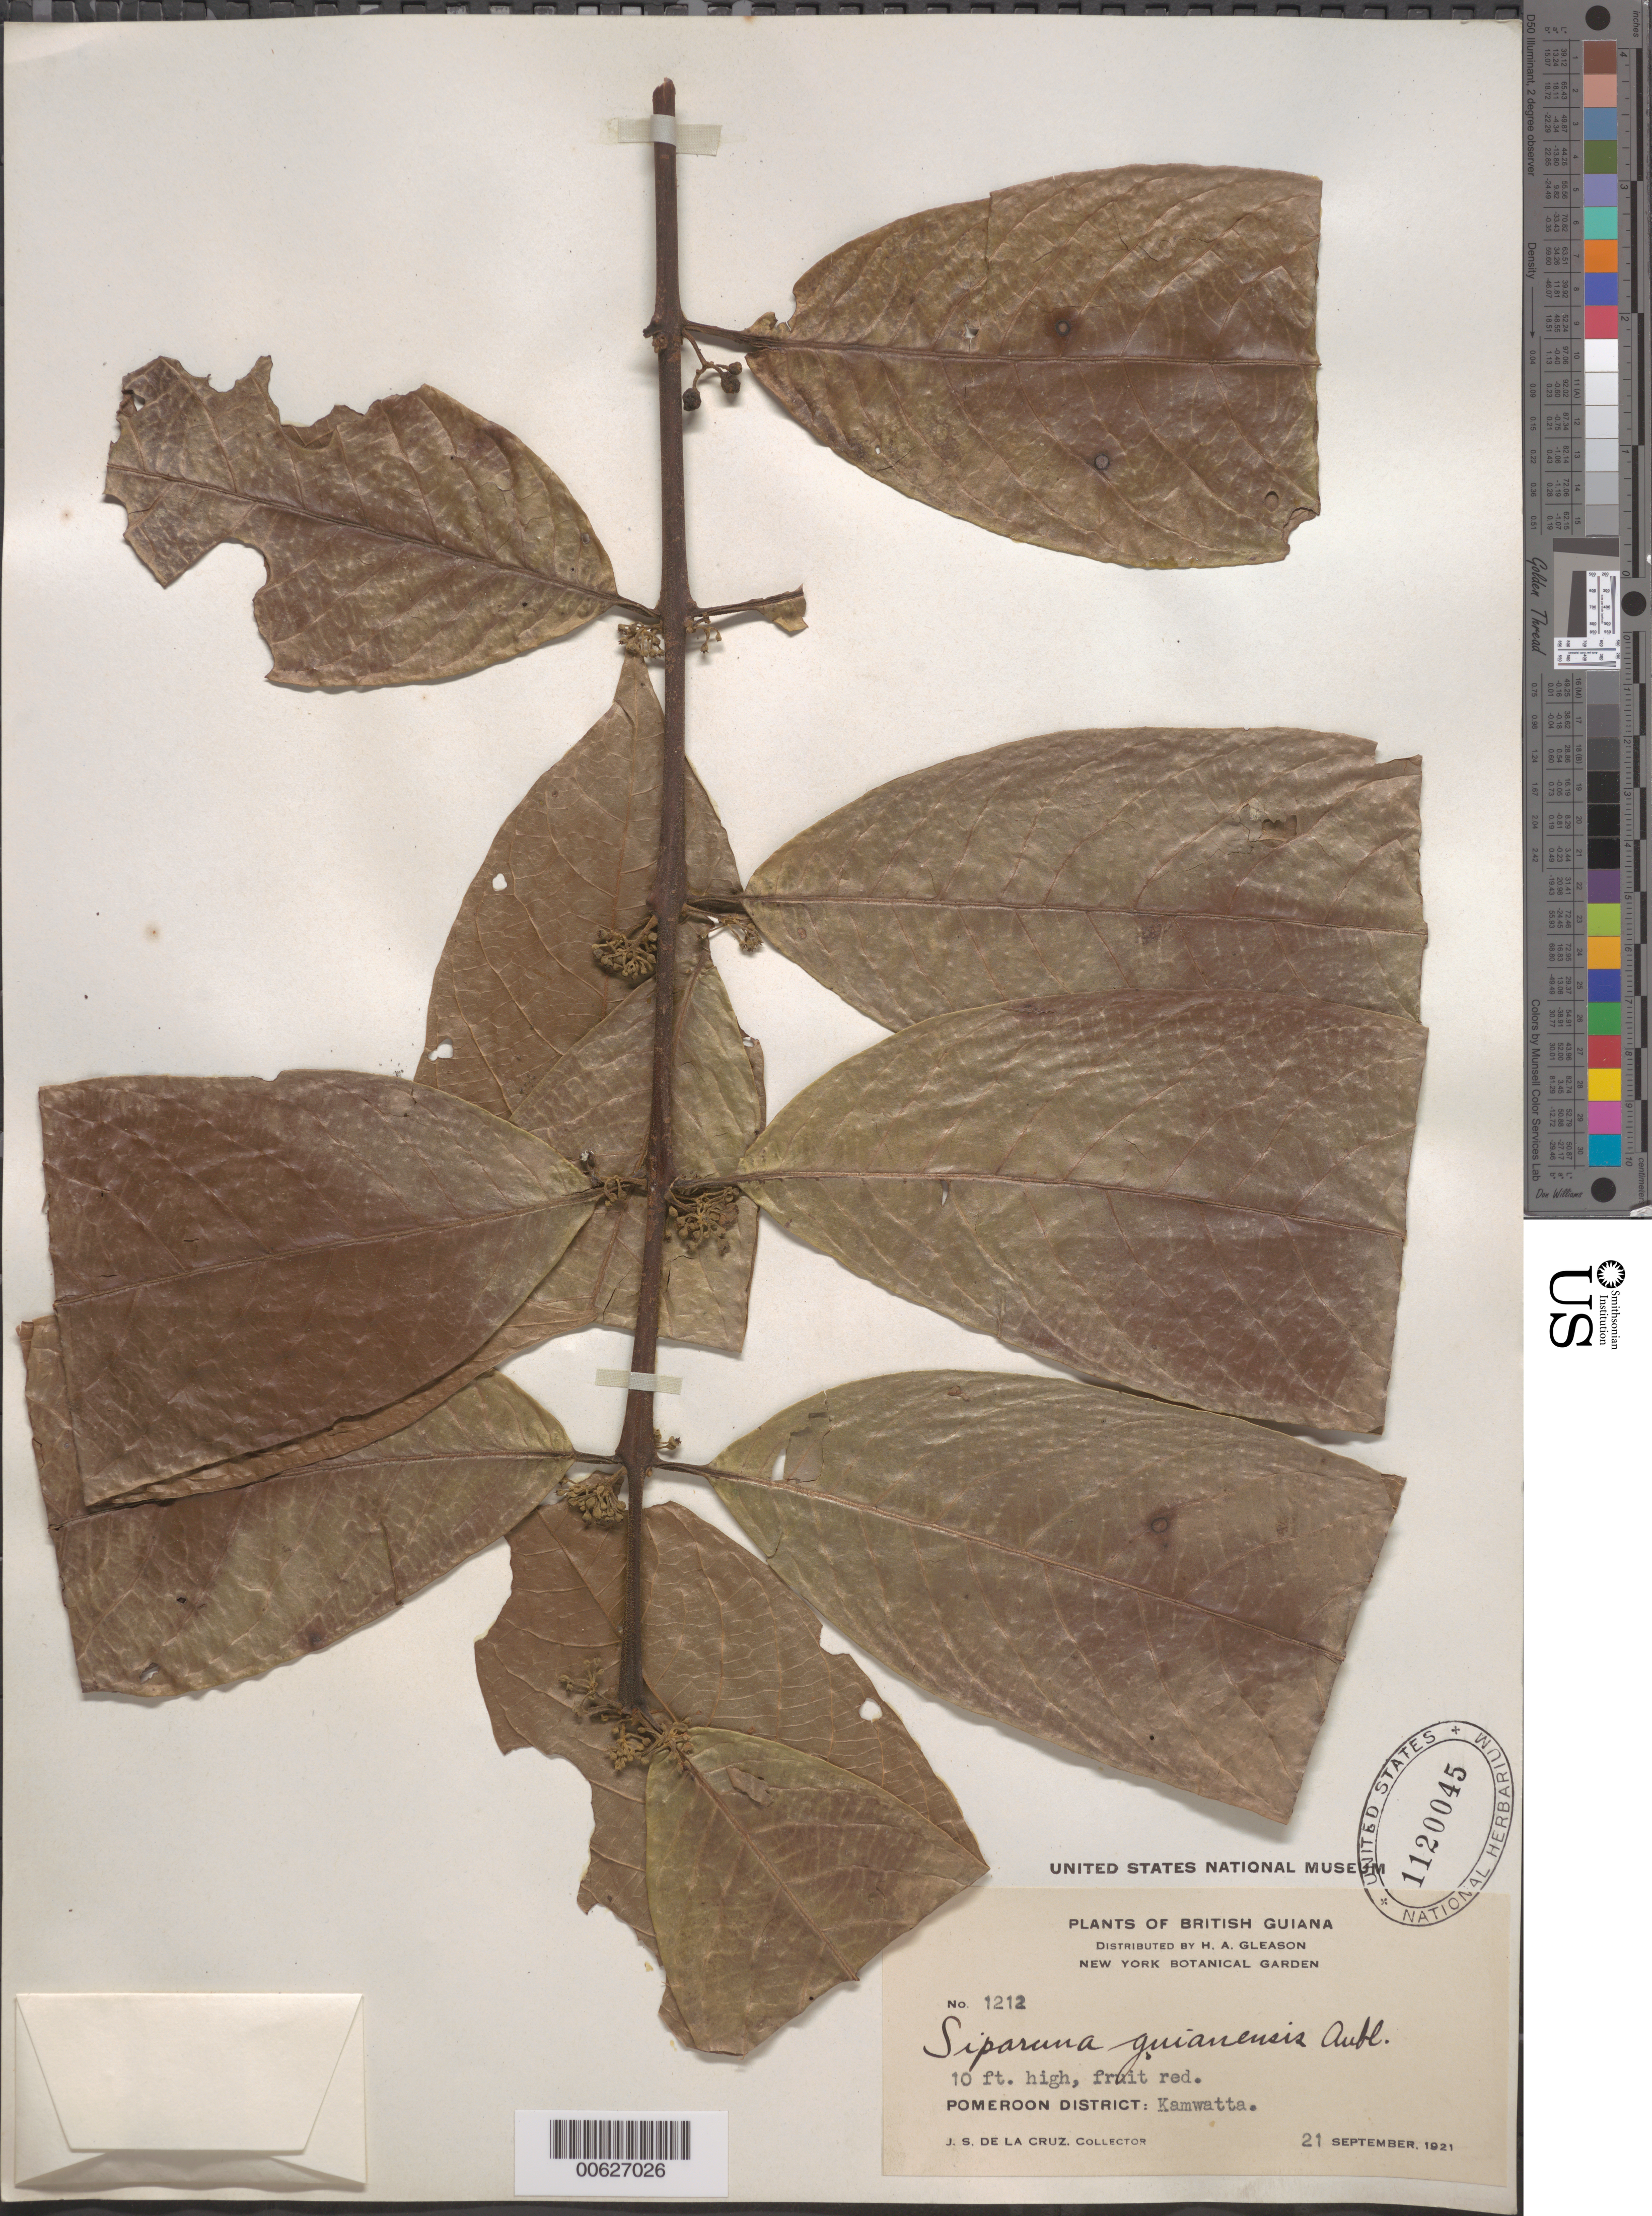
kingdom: Plantae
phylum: Tracheophyta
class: Magnoliopsida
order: Laurales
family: Siparunaceae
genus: Siparuna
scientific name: Siparuna guianensis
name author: Aubl.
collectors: J. S. de la Cruz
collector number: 1212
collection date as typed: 21-Sep-21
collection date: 1921-09-21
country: Guyana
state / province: Barima-Waini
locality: Kamwatta, Pomeroon Dist.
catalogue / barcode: US 1120045